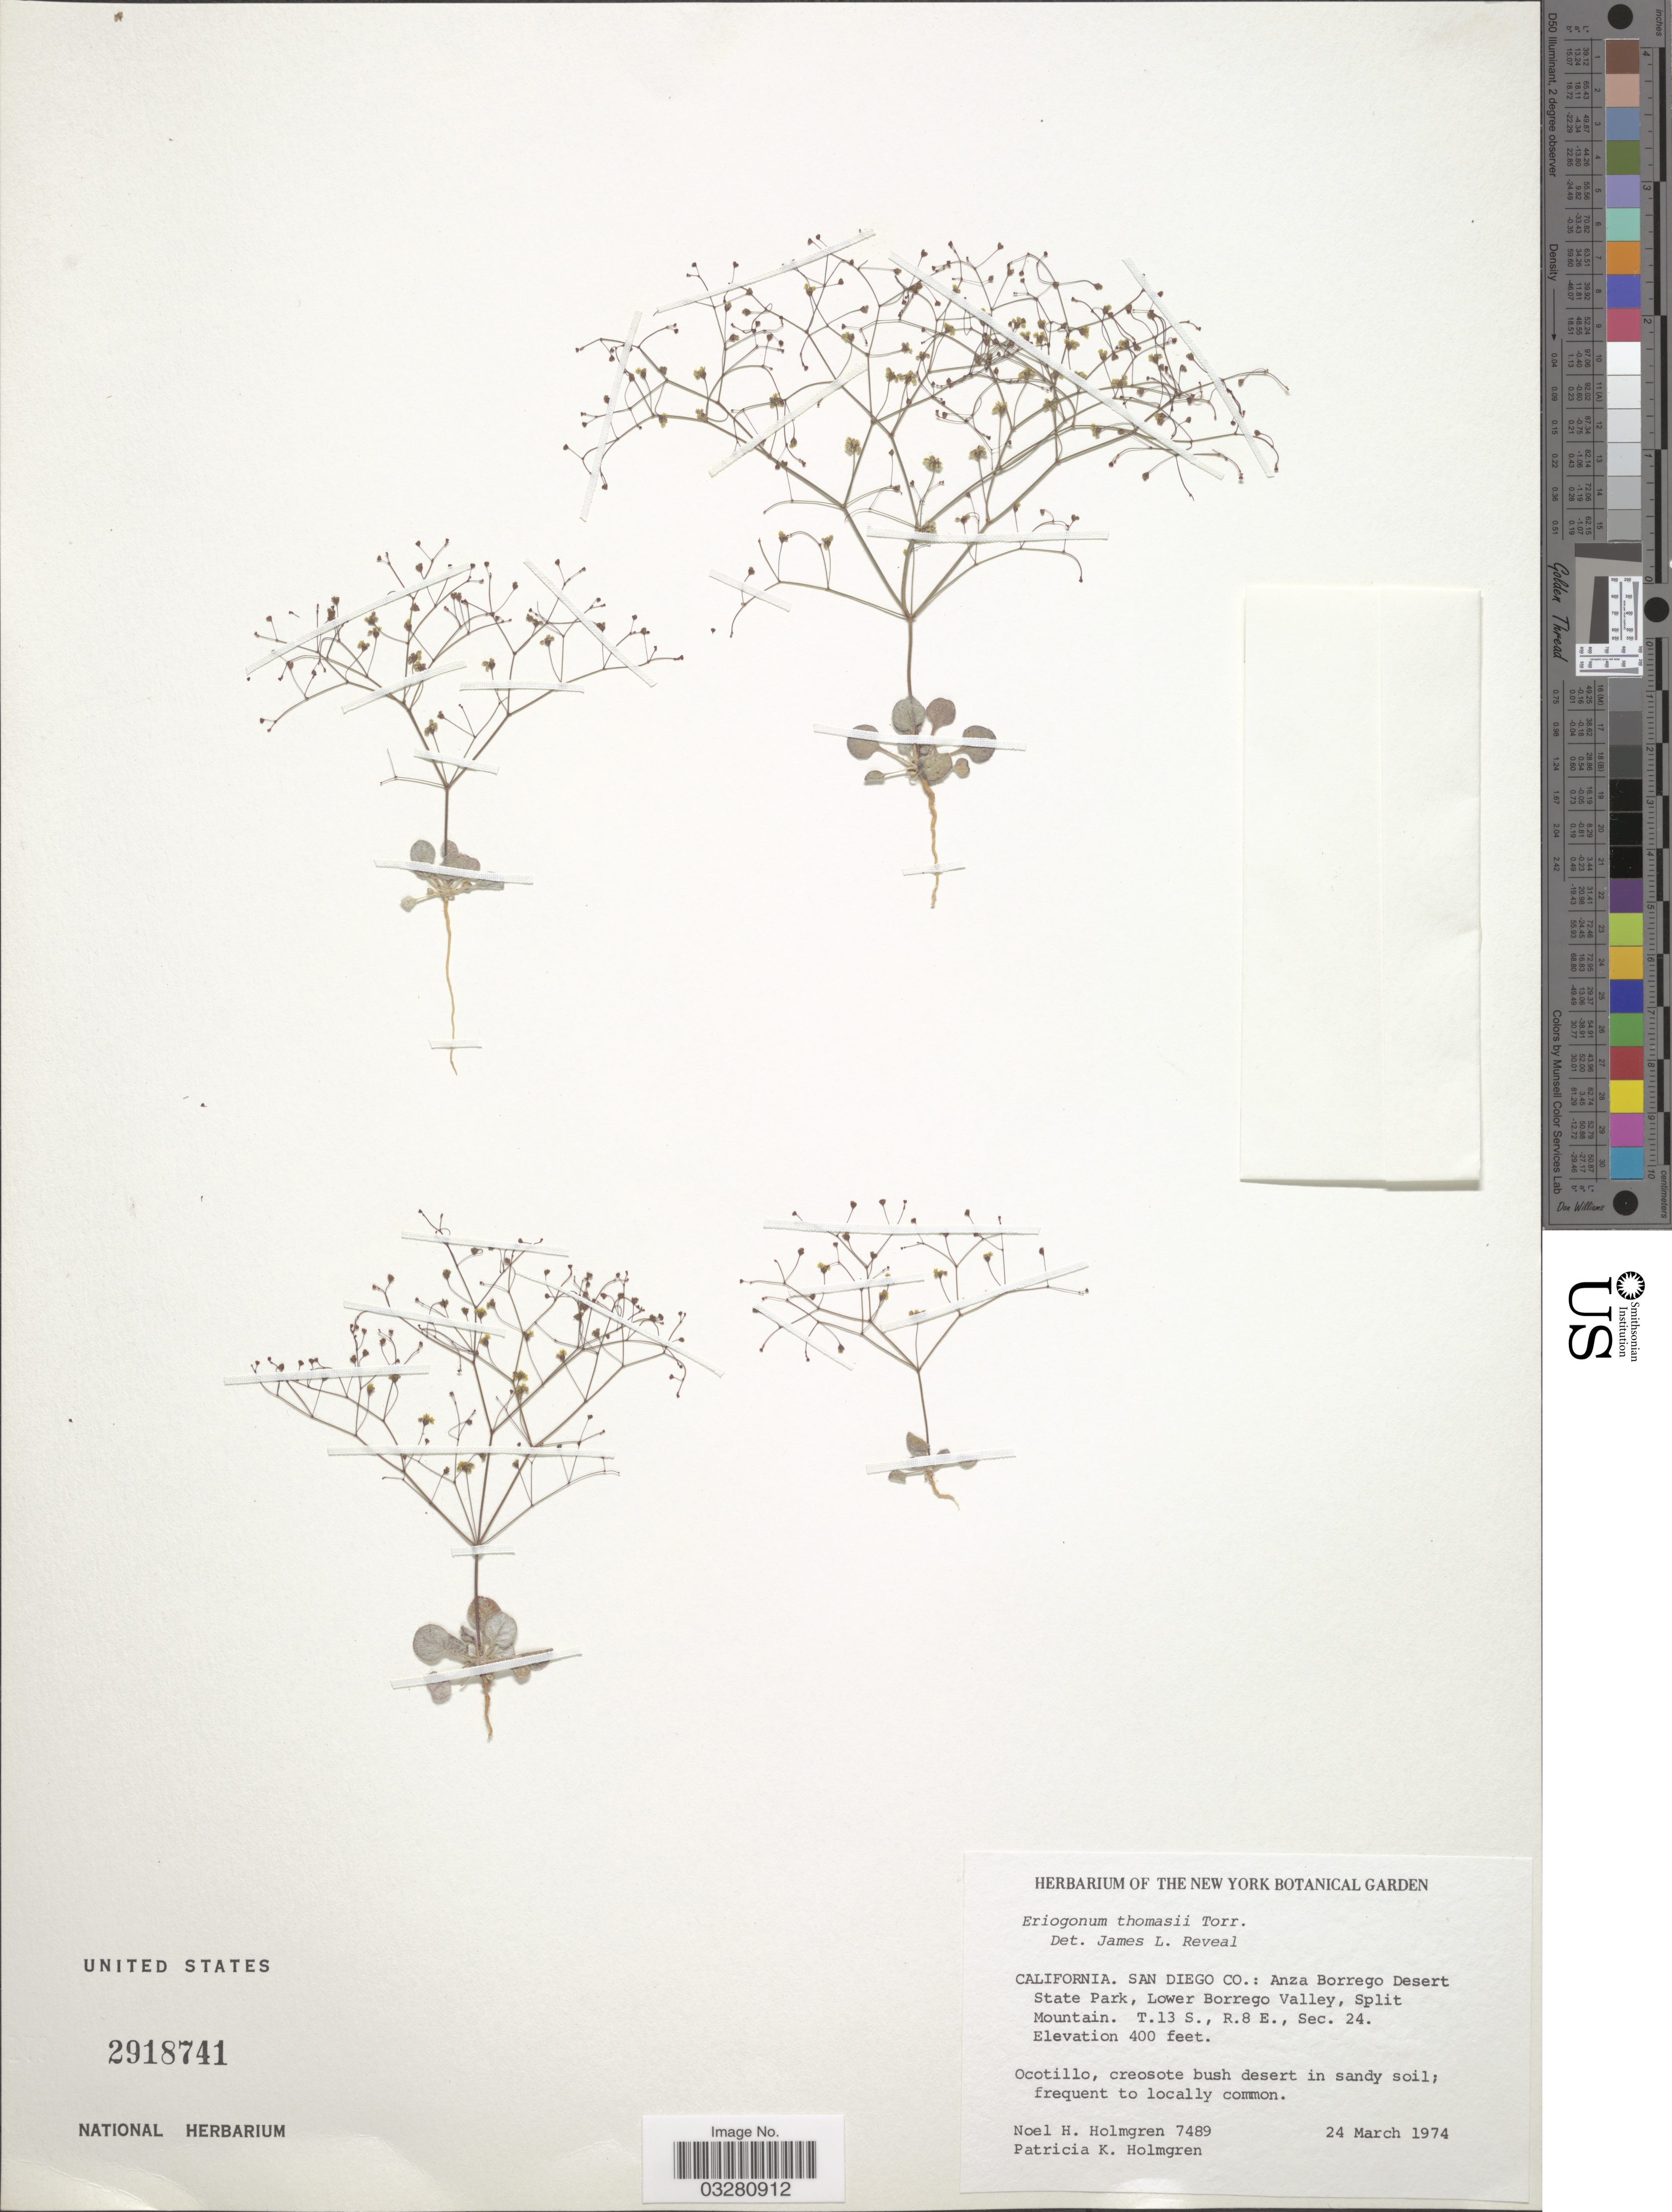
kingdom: Plantae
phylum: Tracheophyta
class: Magnoliopsida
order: Caryophyllales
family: Polygonaceae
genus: Eriogonum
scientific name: Eriogonum thomasii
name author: Torr.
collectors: N. H. Holmgren & P. K. Holmgren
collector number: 7489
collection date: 1974-03-24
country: United States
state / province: California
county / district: San Diego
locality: San Diego Co.: Anza Borrego Desert State Park, Lower Borrego Valley, Split Mountain. T.13S., R.8E., Sec.24.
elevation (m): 122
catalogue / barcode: US 2918741